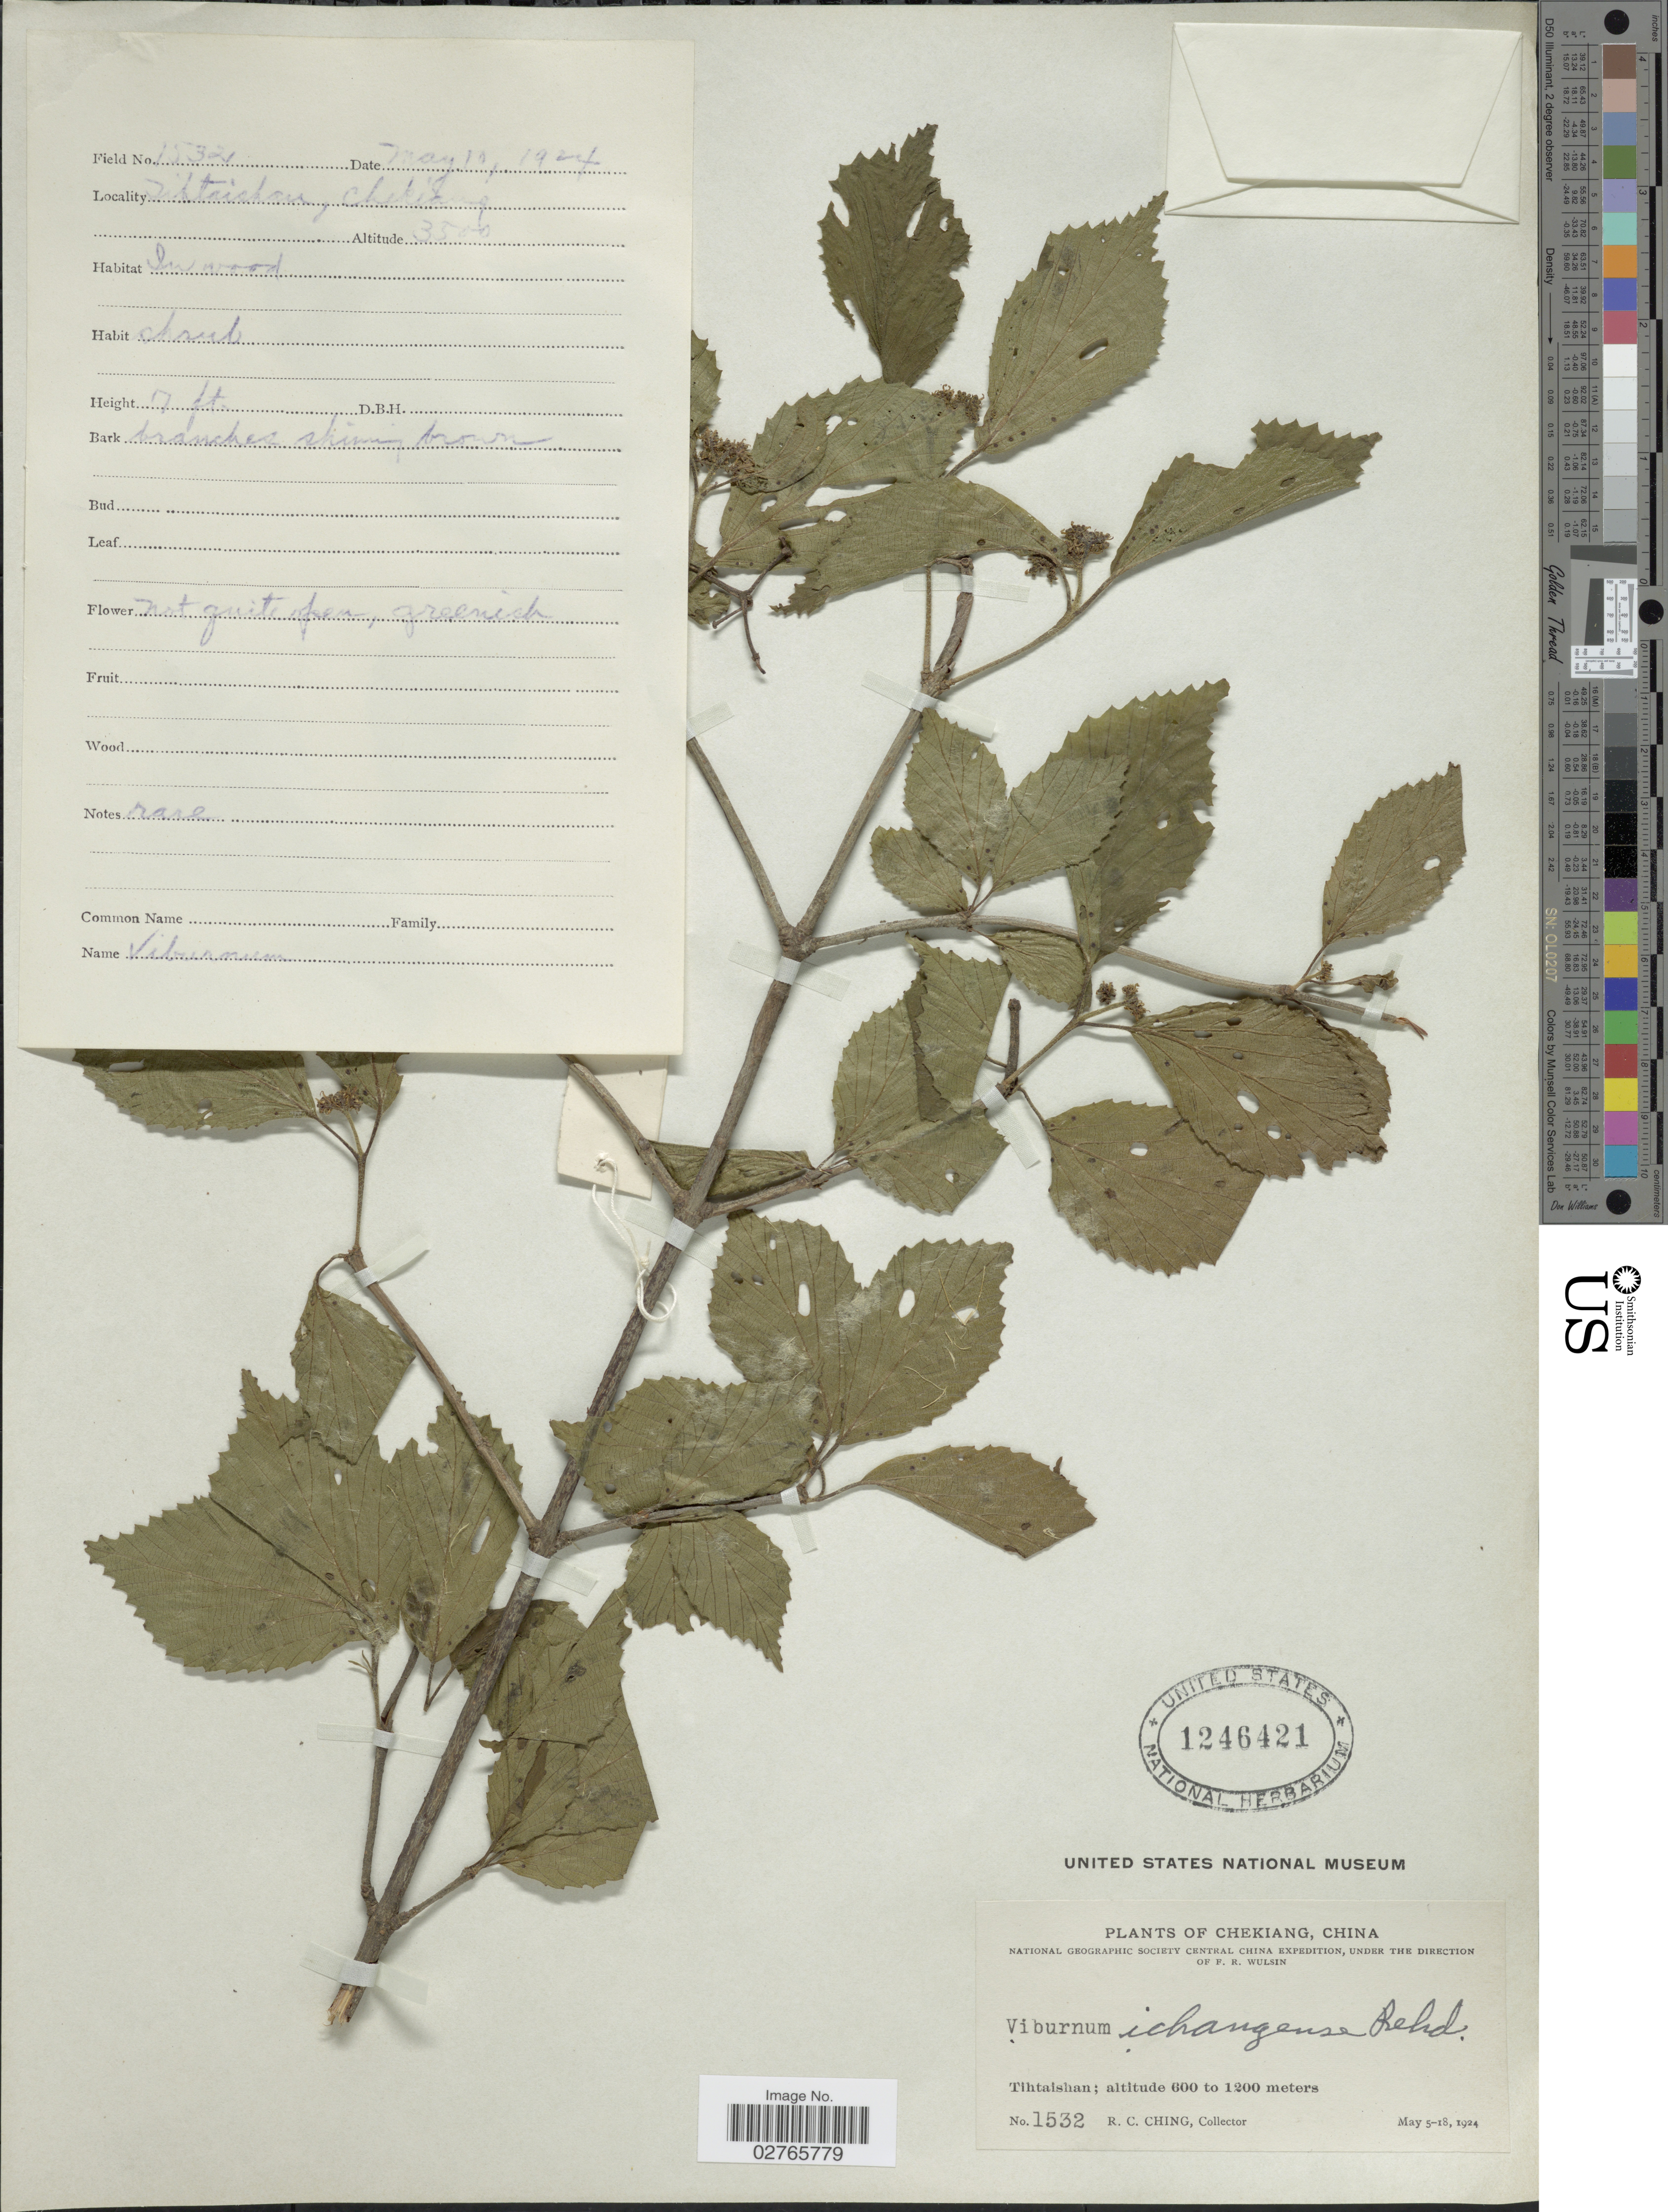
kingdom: Plantae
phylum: Tracheophyta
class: Magnoliopsida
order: Dipsacales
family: Viburnaceae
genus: Viburnum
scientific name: Viburnum erosum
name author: Thunb.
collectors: R. C. Ching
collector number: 1532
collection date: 1924-05-10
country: China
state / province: Zhejiang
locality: Chekiang, Tihtaishan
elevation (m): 600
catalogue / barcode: US 1246421